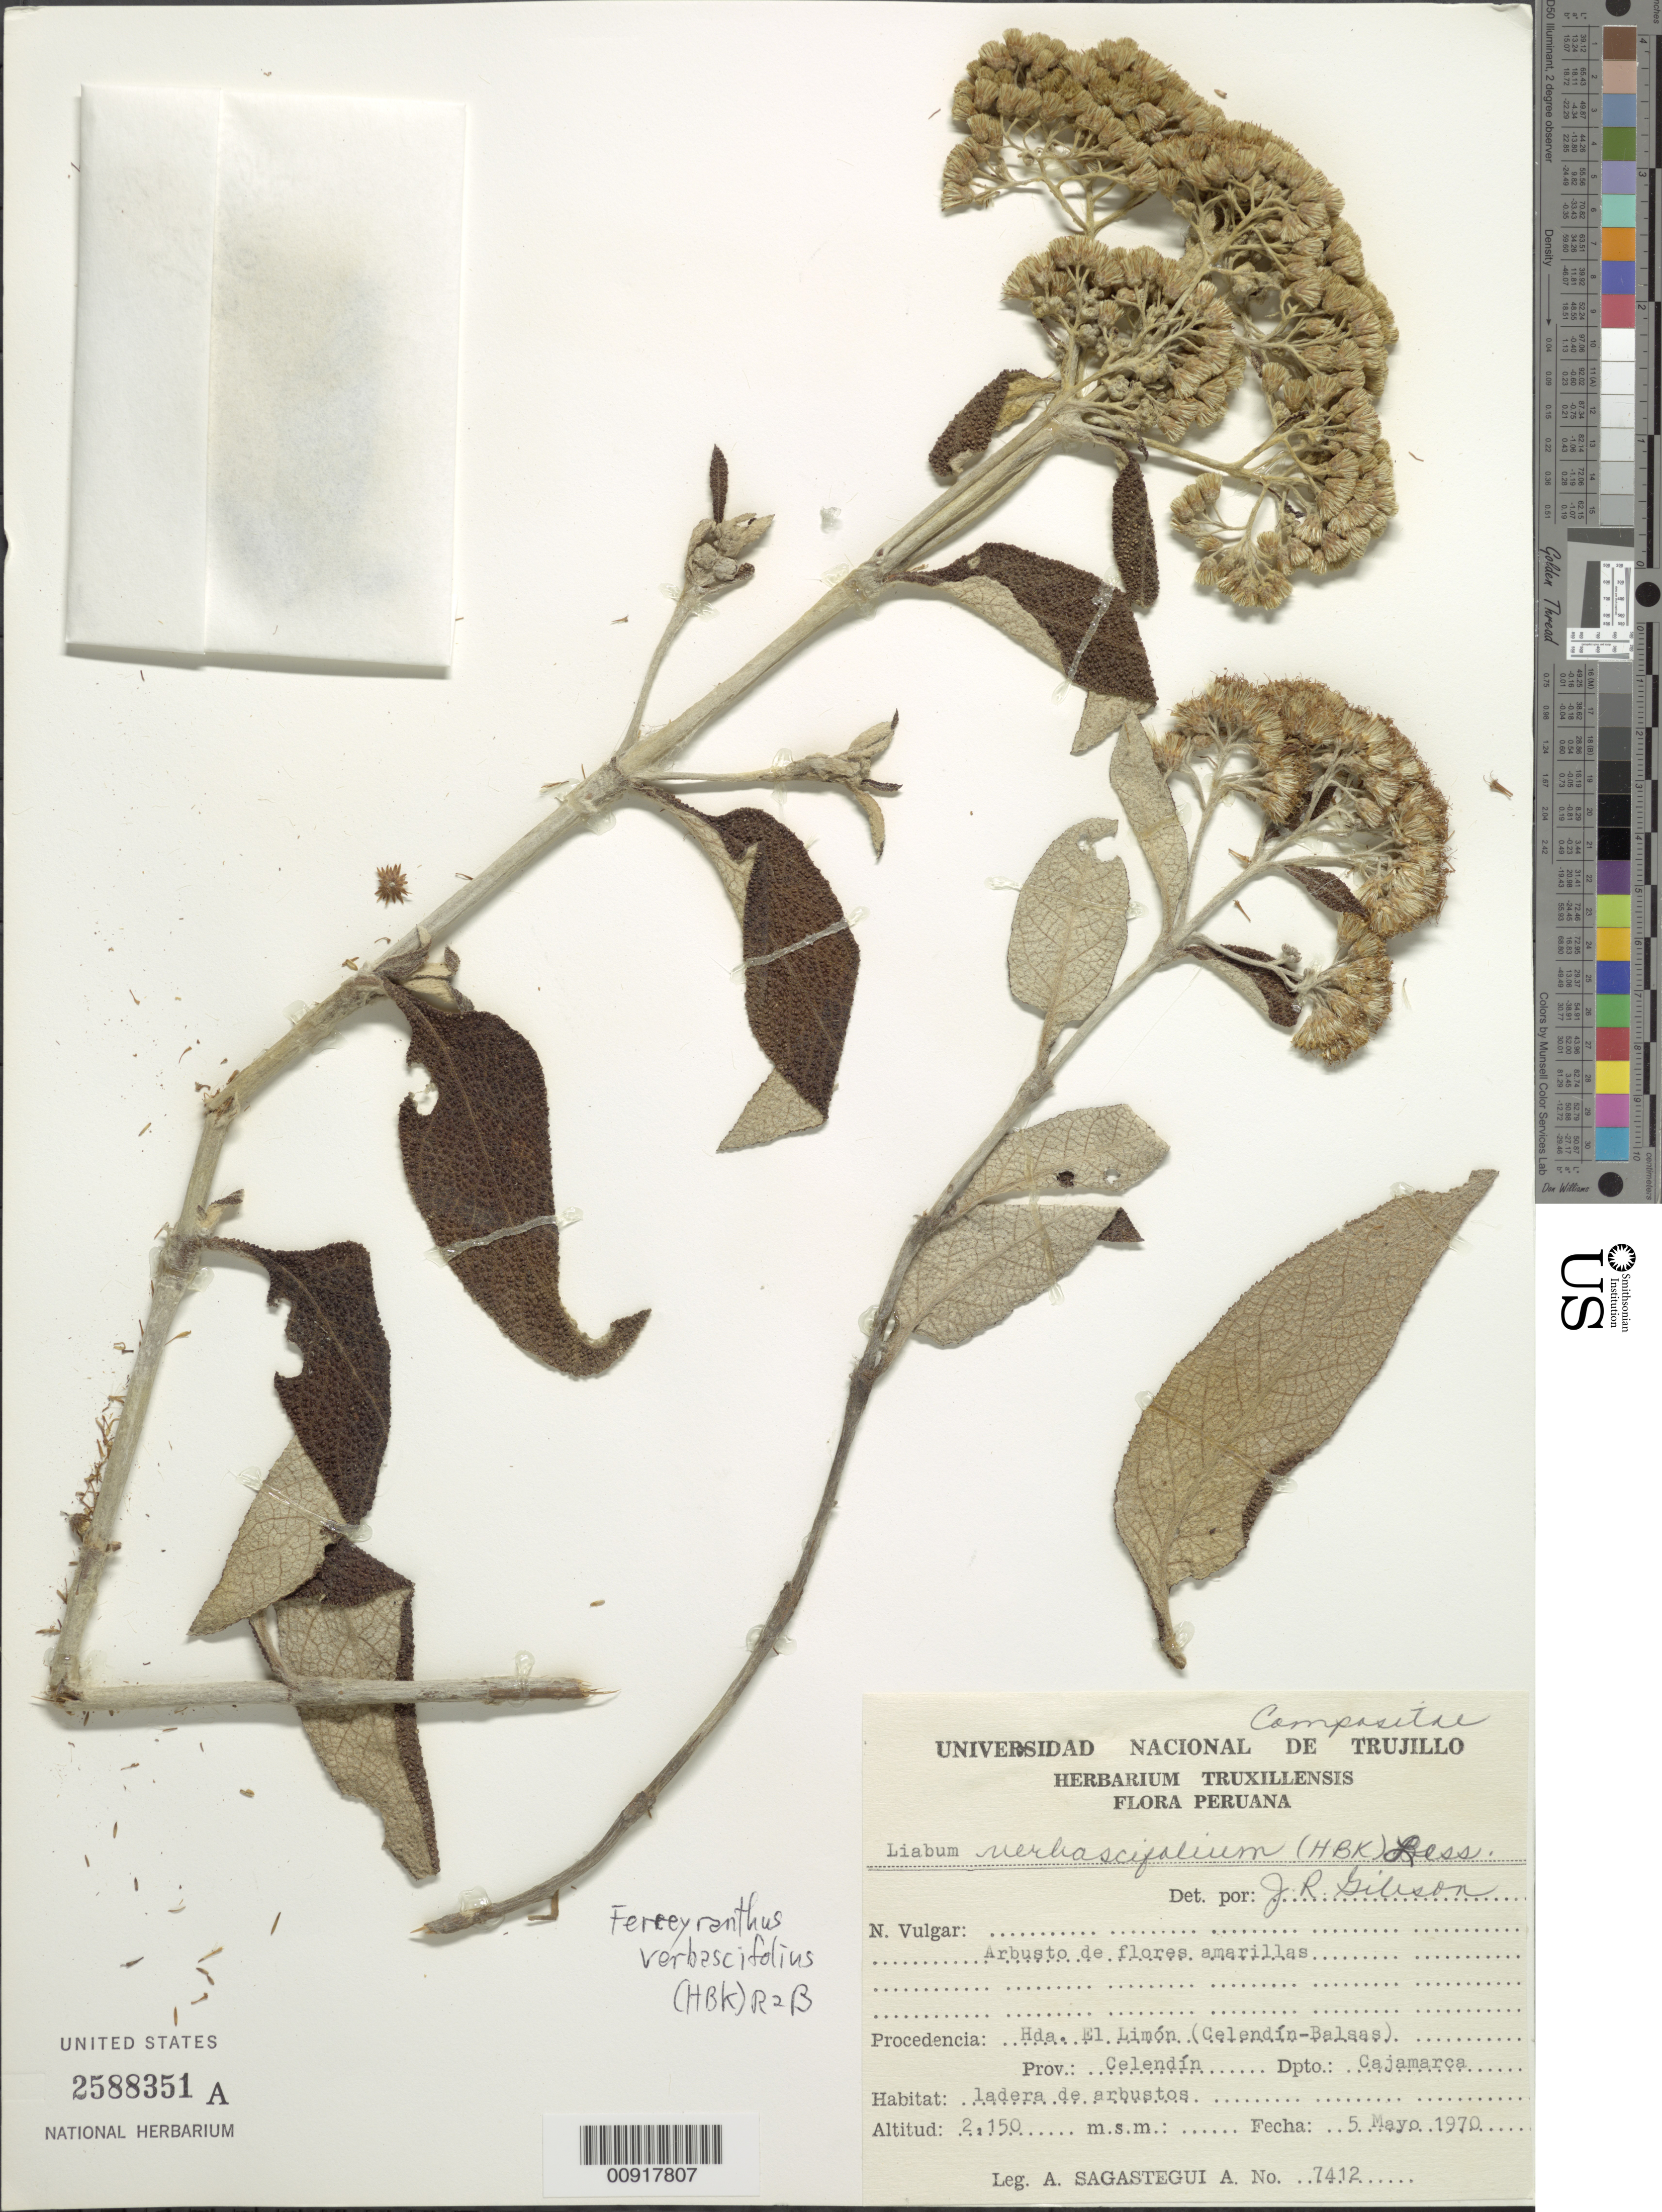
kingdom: Plantae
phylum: Tracheophyta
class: Magnoliopsida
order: Asterales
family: Asteraceae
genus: Ferreyranthus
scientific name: Ferreyranthus verbascifolius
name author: (Kunth) H. Rob. & Brettell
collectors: A. Sagástegui A.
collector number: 7412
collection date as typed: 5 May 1970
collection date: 1970-05-05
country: Peru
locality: Prov. Celedín, Dpto. Cajamarca, Had. El Limón (Celedín-balsas)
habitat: Ladera de arbustos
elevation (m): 2150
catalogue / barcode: US 2588351A